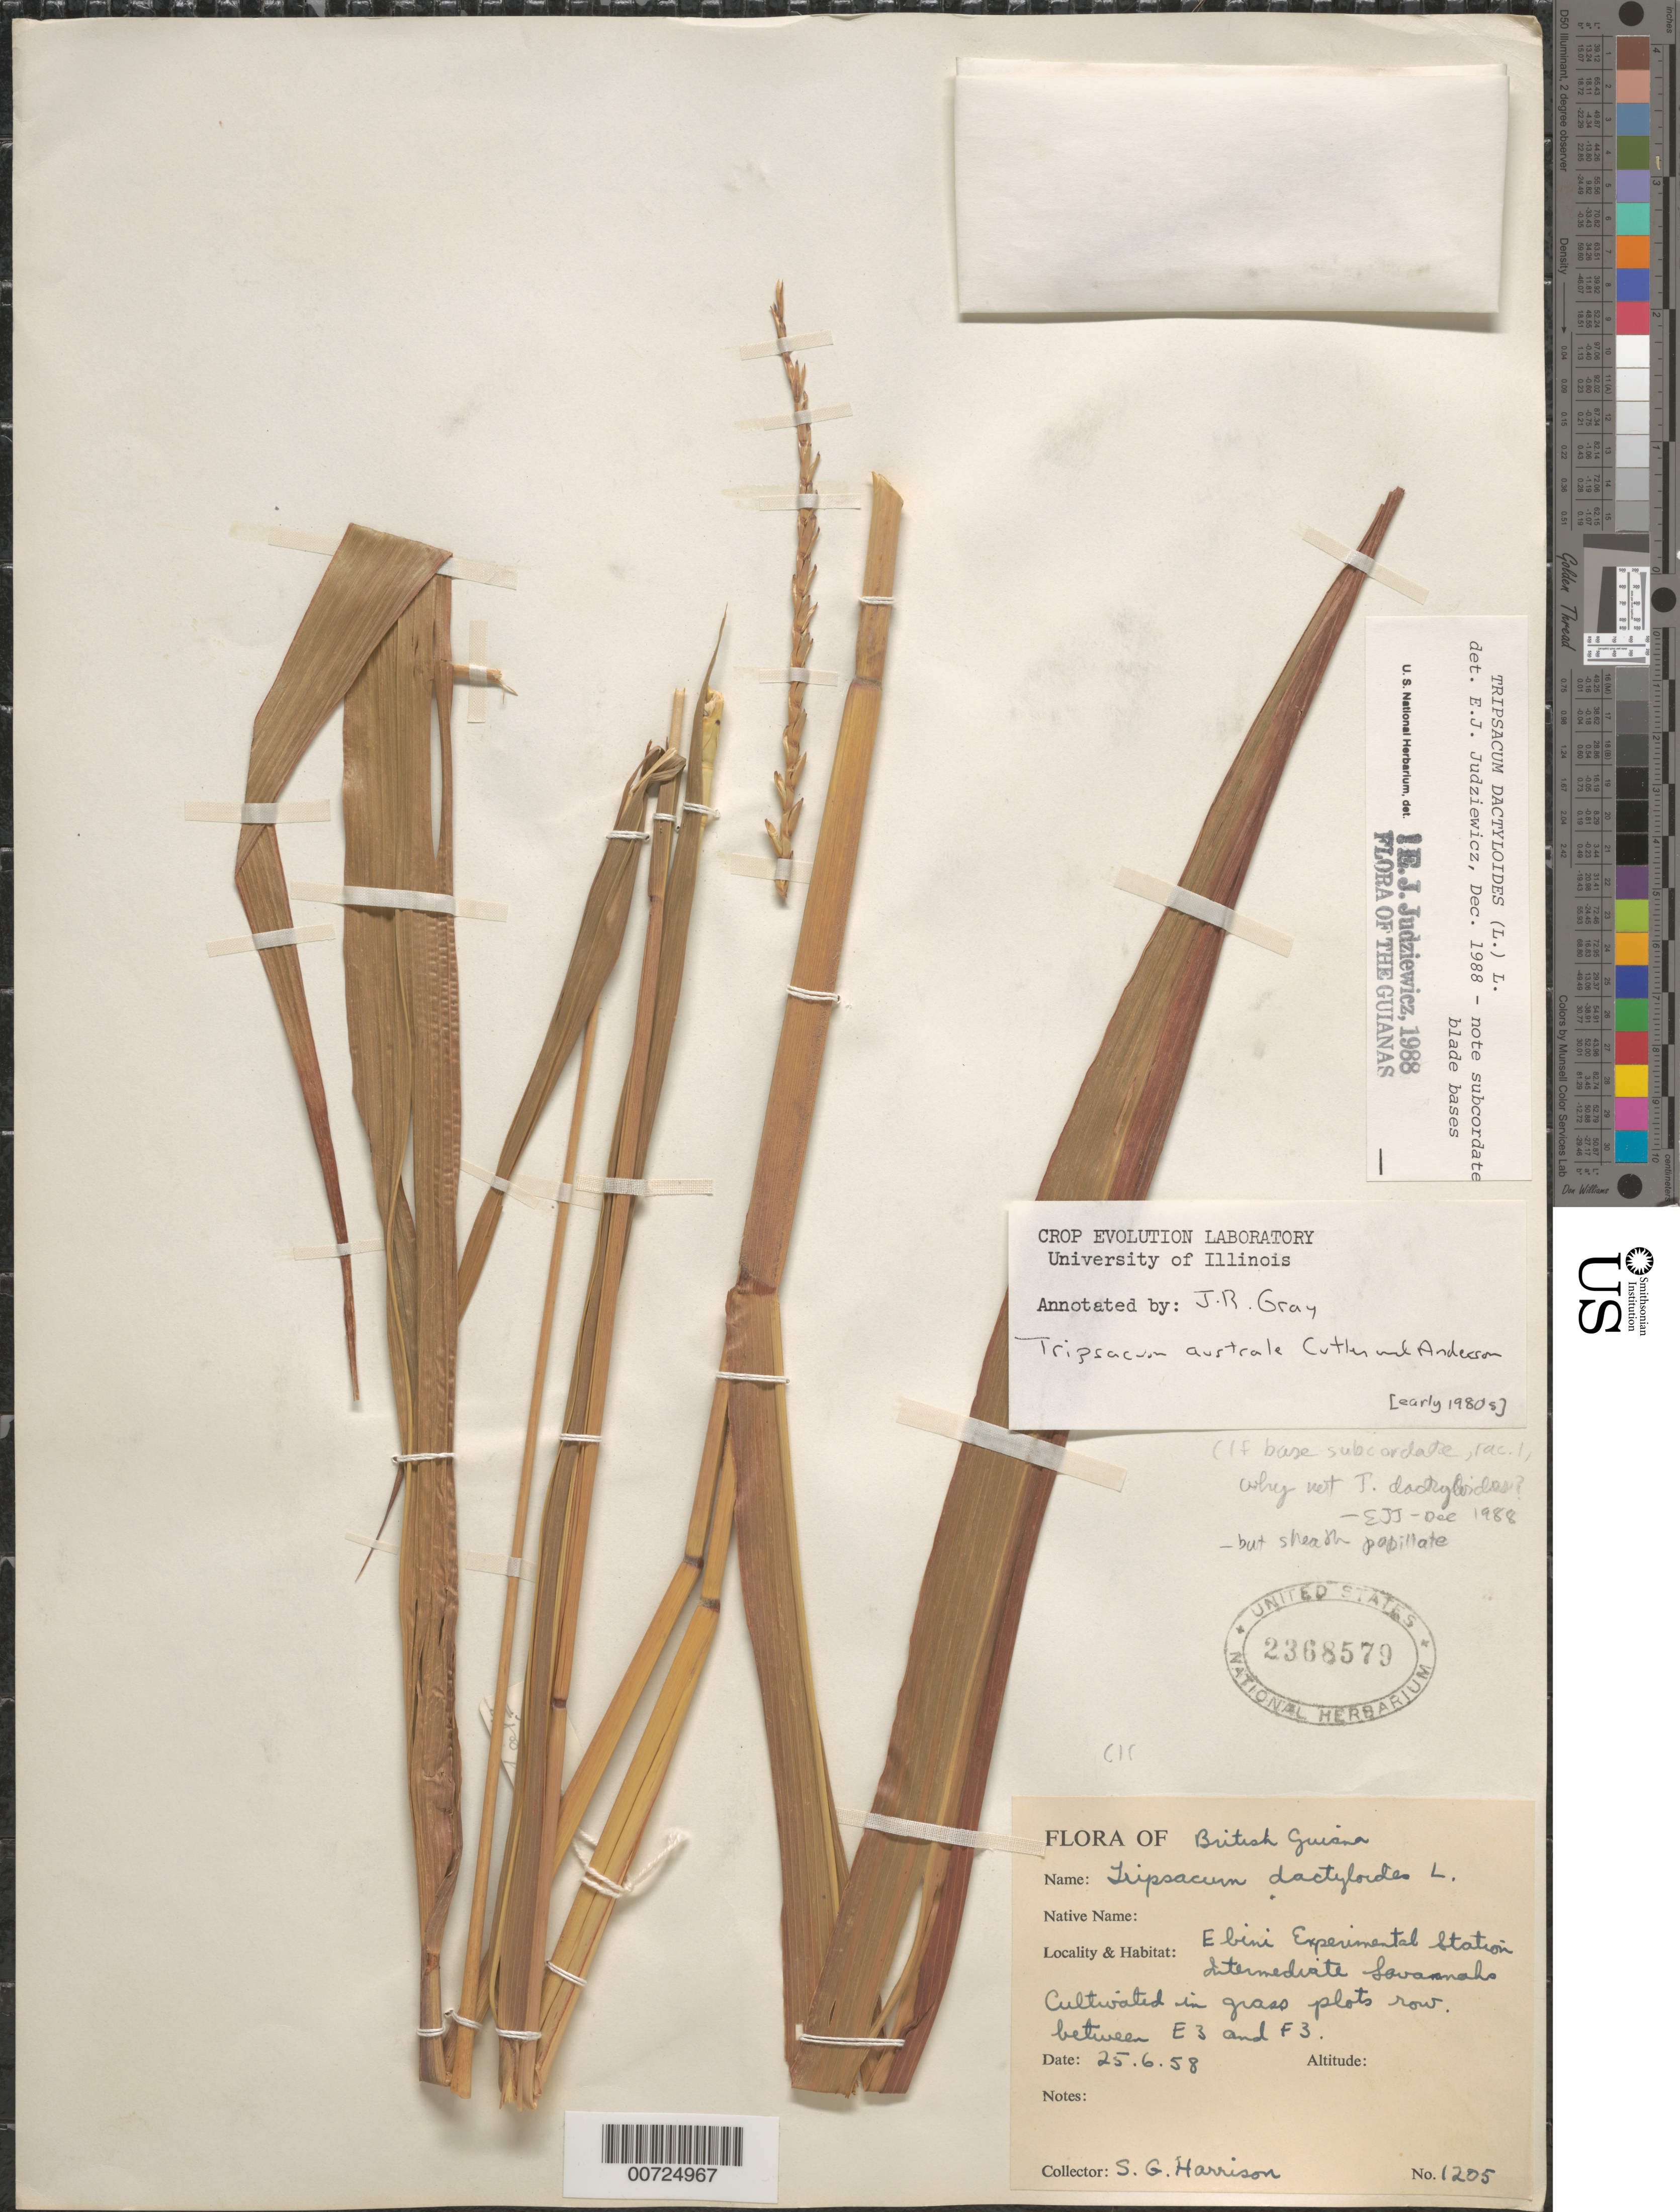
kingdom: Plantae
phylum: Tracheophyta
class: Liliopsida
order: Poales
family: Poaceae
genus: Tripsacum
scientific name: Tripsacum dactyloides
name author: (L.) L.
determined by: Judziewicz, E. J.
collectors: S. G. Harrison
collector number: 1205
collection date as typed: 25-Jun-58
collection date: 1958-06-25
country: Guyana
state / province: U. Demerara-Berbice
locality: Ebini Experimental Station, Intermediate Savanna, between E3 and F3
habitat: Cultivated in grass plots row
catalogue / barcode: US 2368579